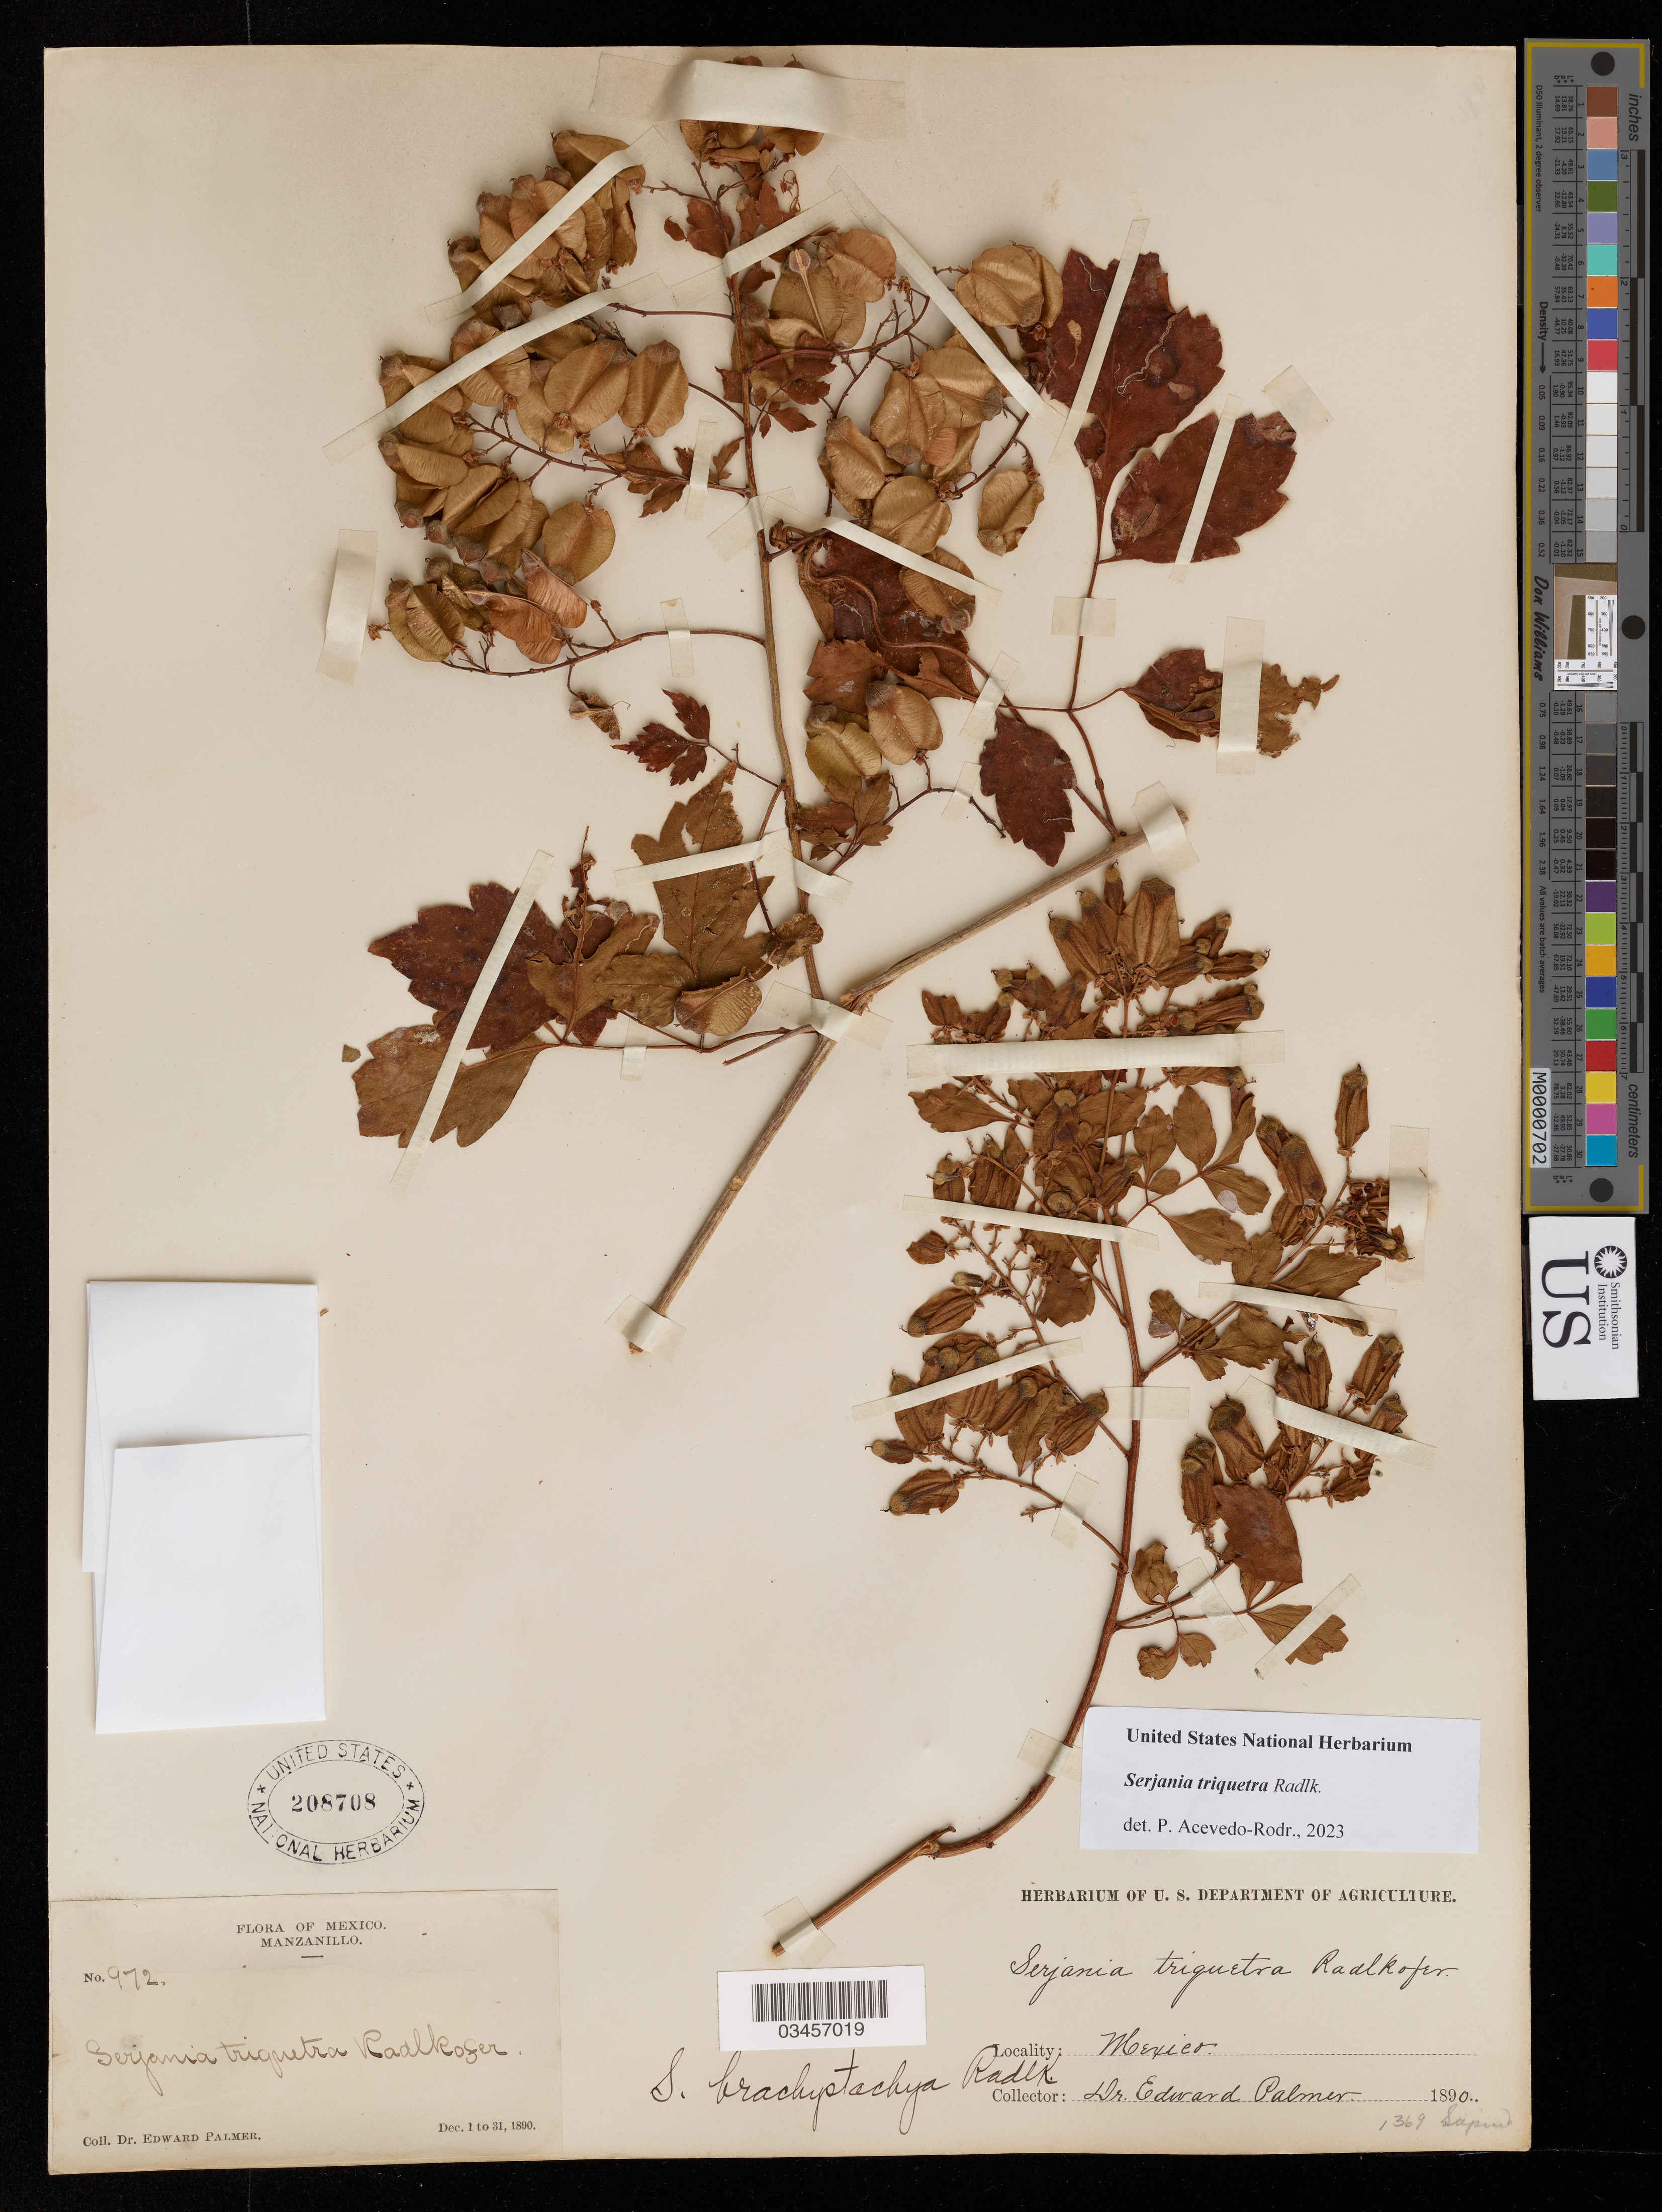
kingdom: Plantae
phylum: Tracheophyta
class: Magnoliopsida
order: Sapindales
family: Sapindaceae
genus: Serjania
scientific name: Serjania triquetra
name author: Radlk.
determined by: Acevedo-Rodriguez, P., (US), Smithsonian Institution - National Museum of Natural History (UNITED STATES)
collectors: E. Palmer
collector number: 972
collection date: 1890-12-01/1890-12-31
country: Mexico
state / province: Colima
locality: Manzanillo.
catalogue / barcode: US 208708